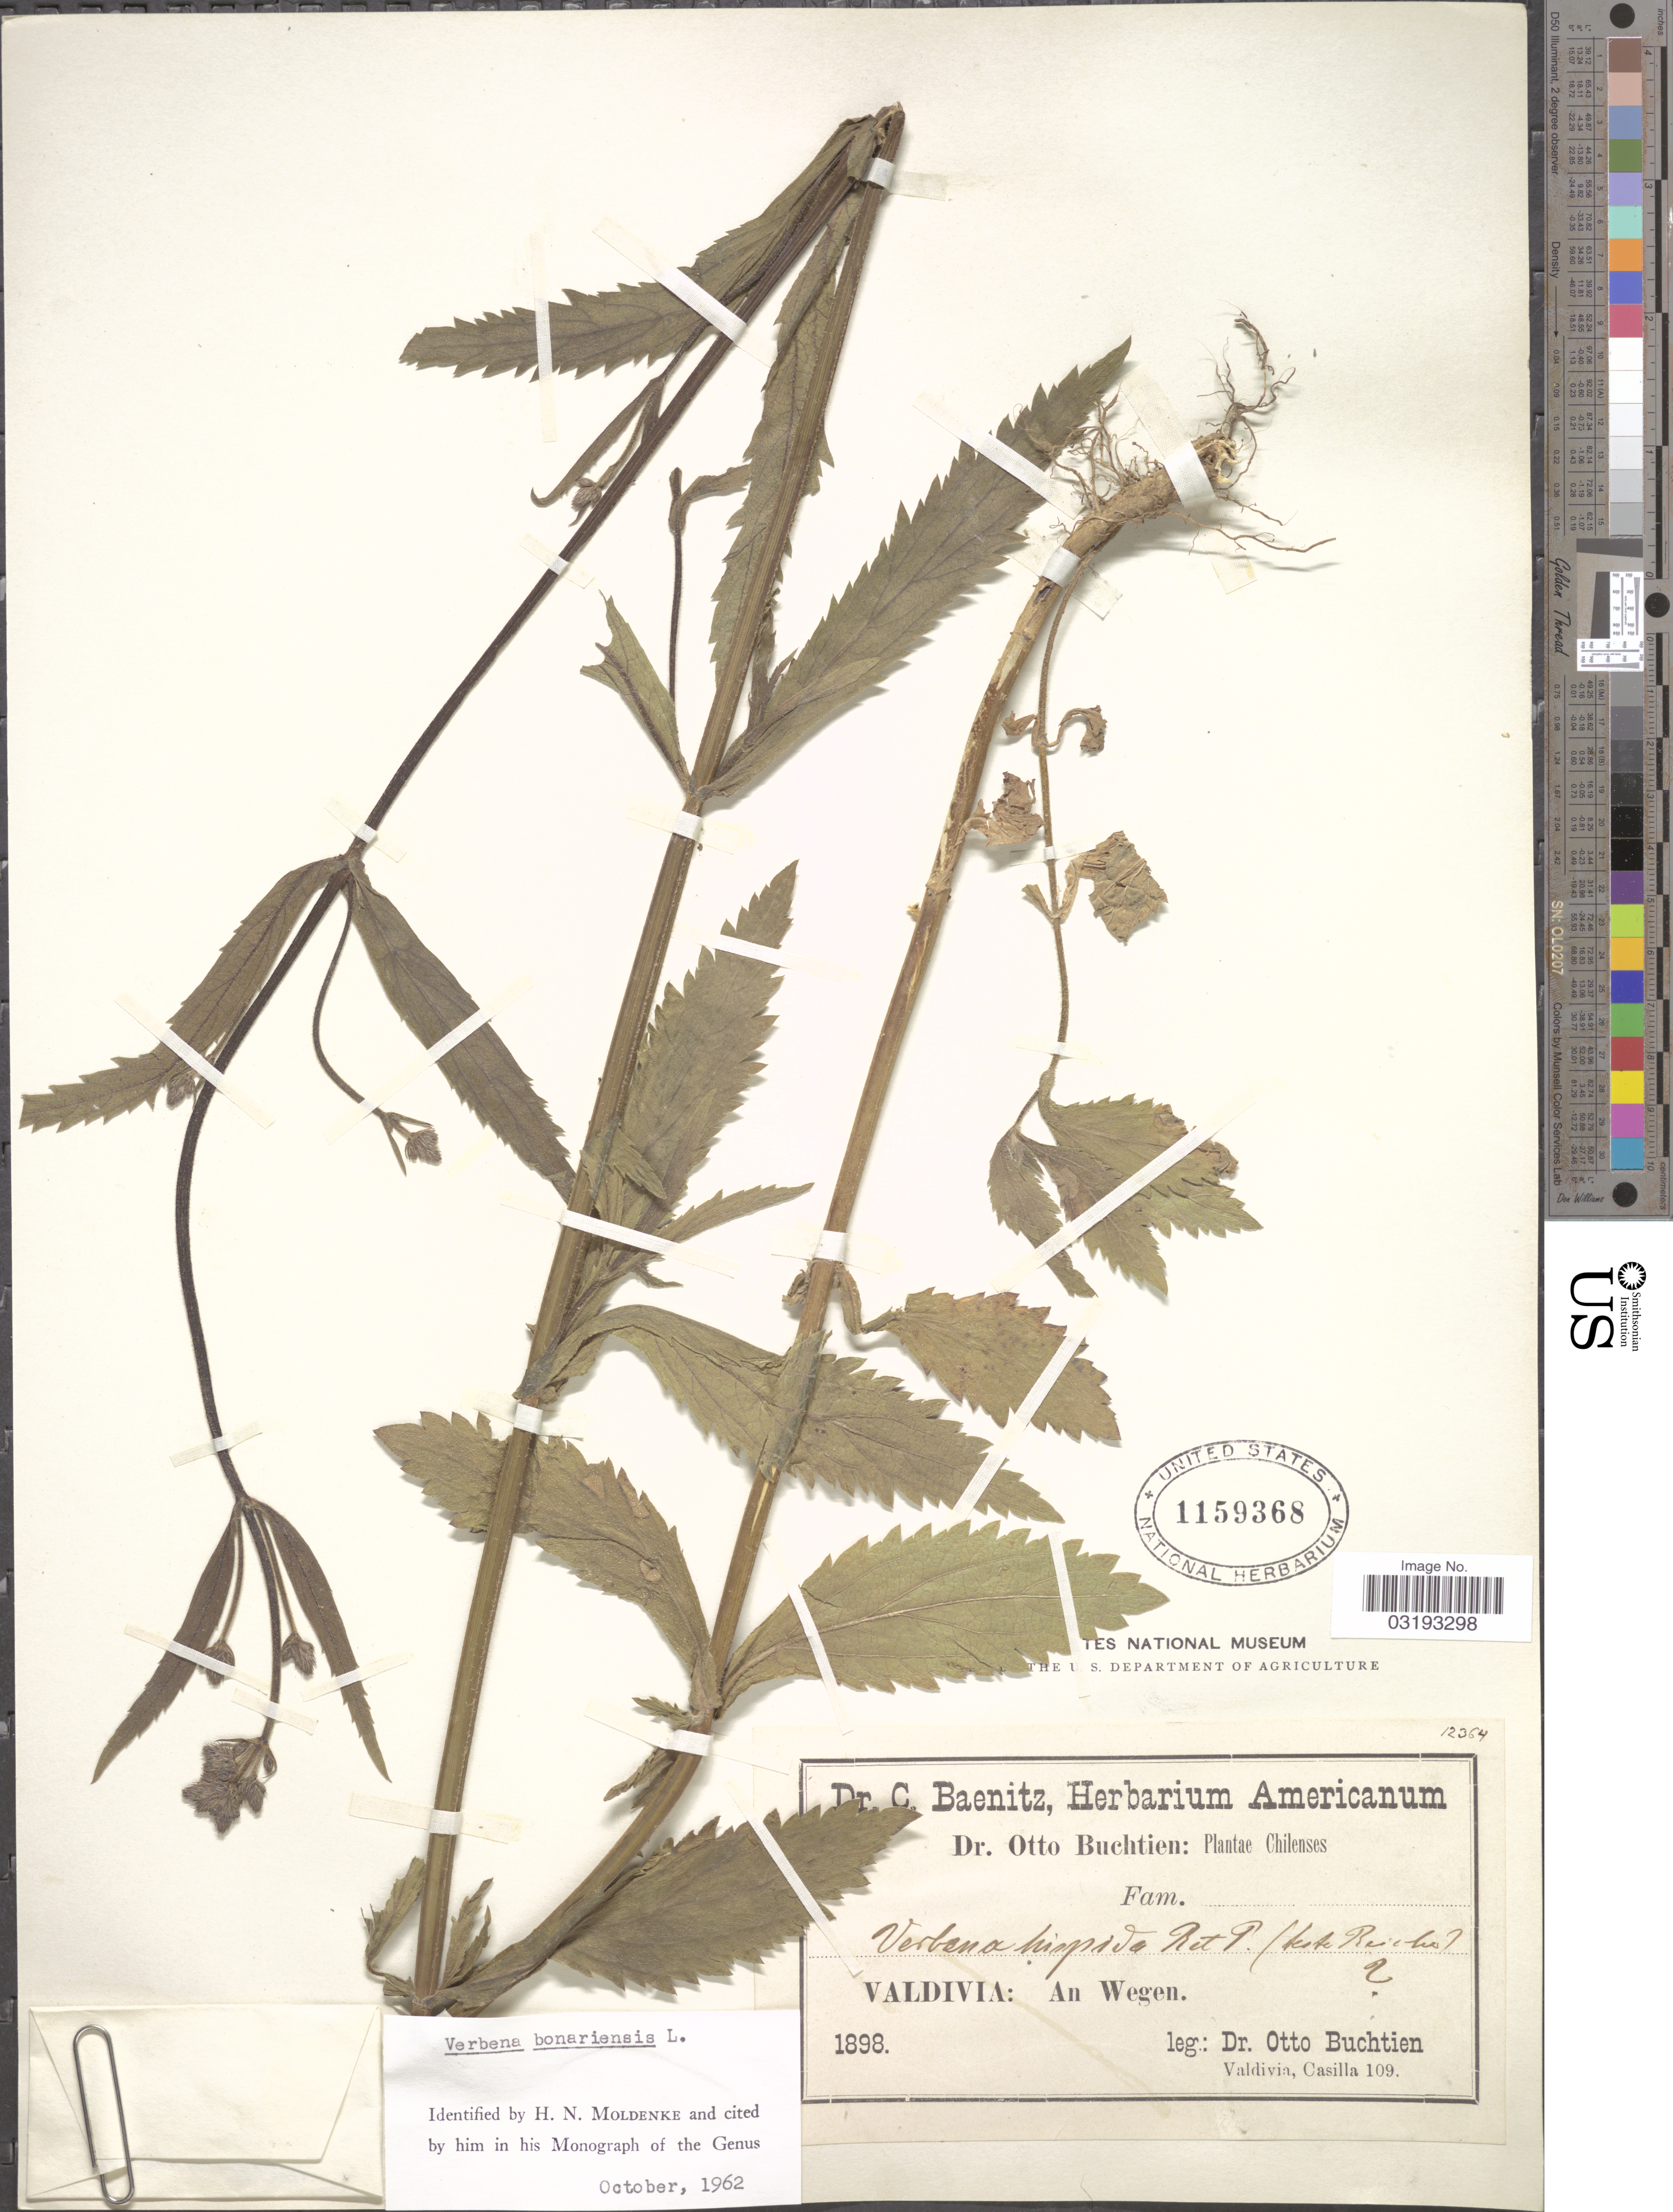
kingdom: Plantae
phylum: Tracheophyta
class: Magnoliopsida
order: Lamiales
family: Verbenaceae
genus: Verbena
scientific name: Verbena bonariensis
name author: L.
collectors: O. Buchtien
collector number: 12364?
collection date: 1898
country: Chile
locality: Valdivia: An Wegen.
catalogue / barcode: US 1159368